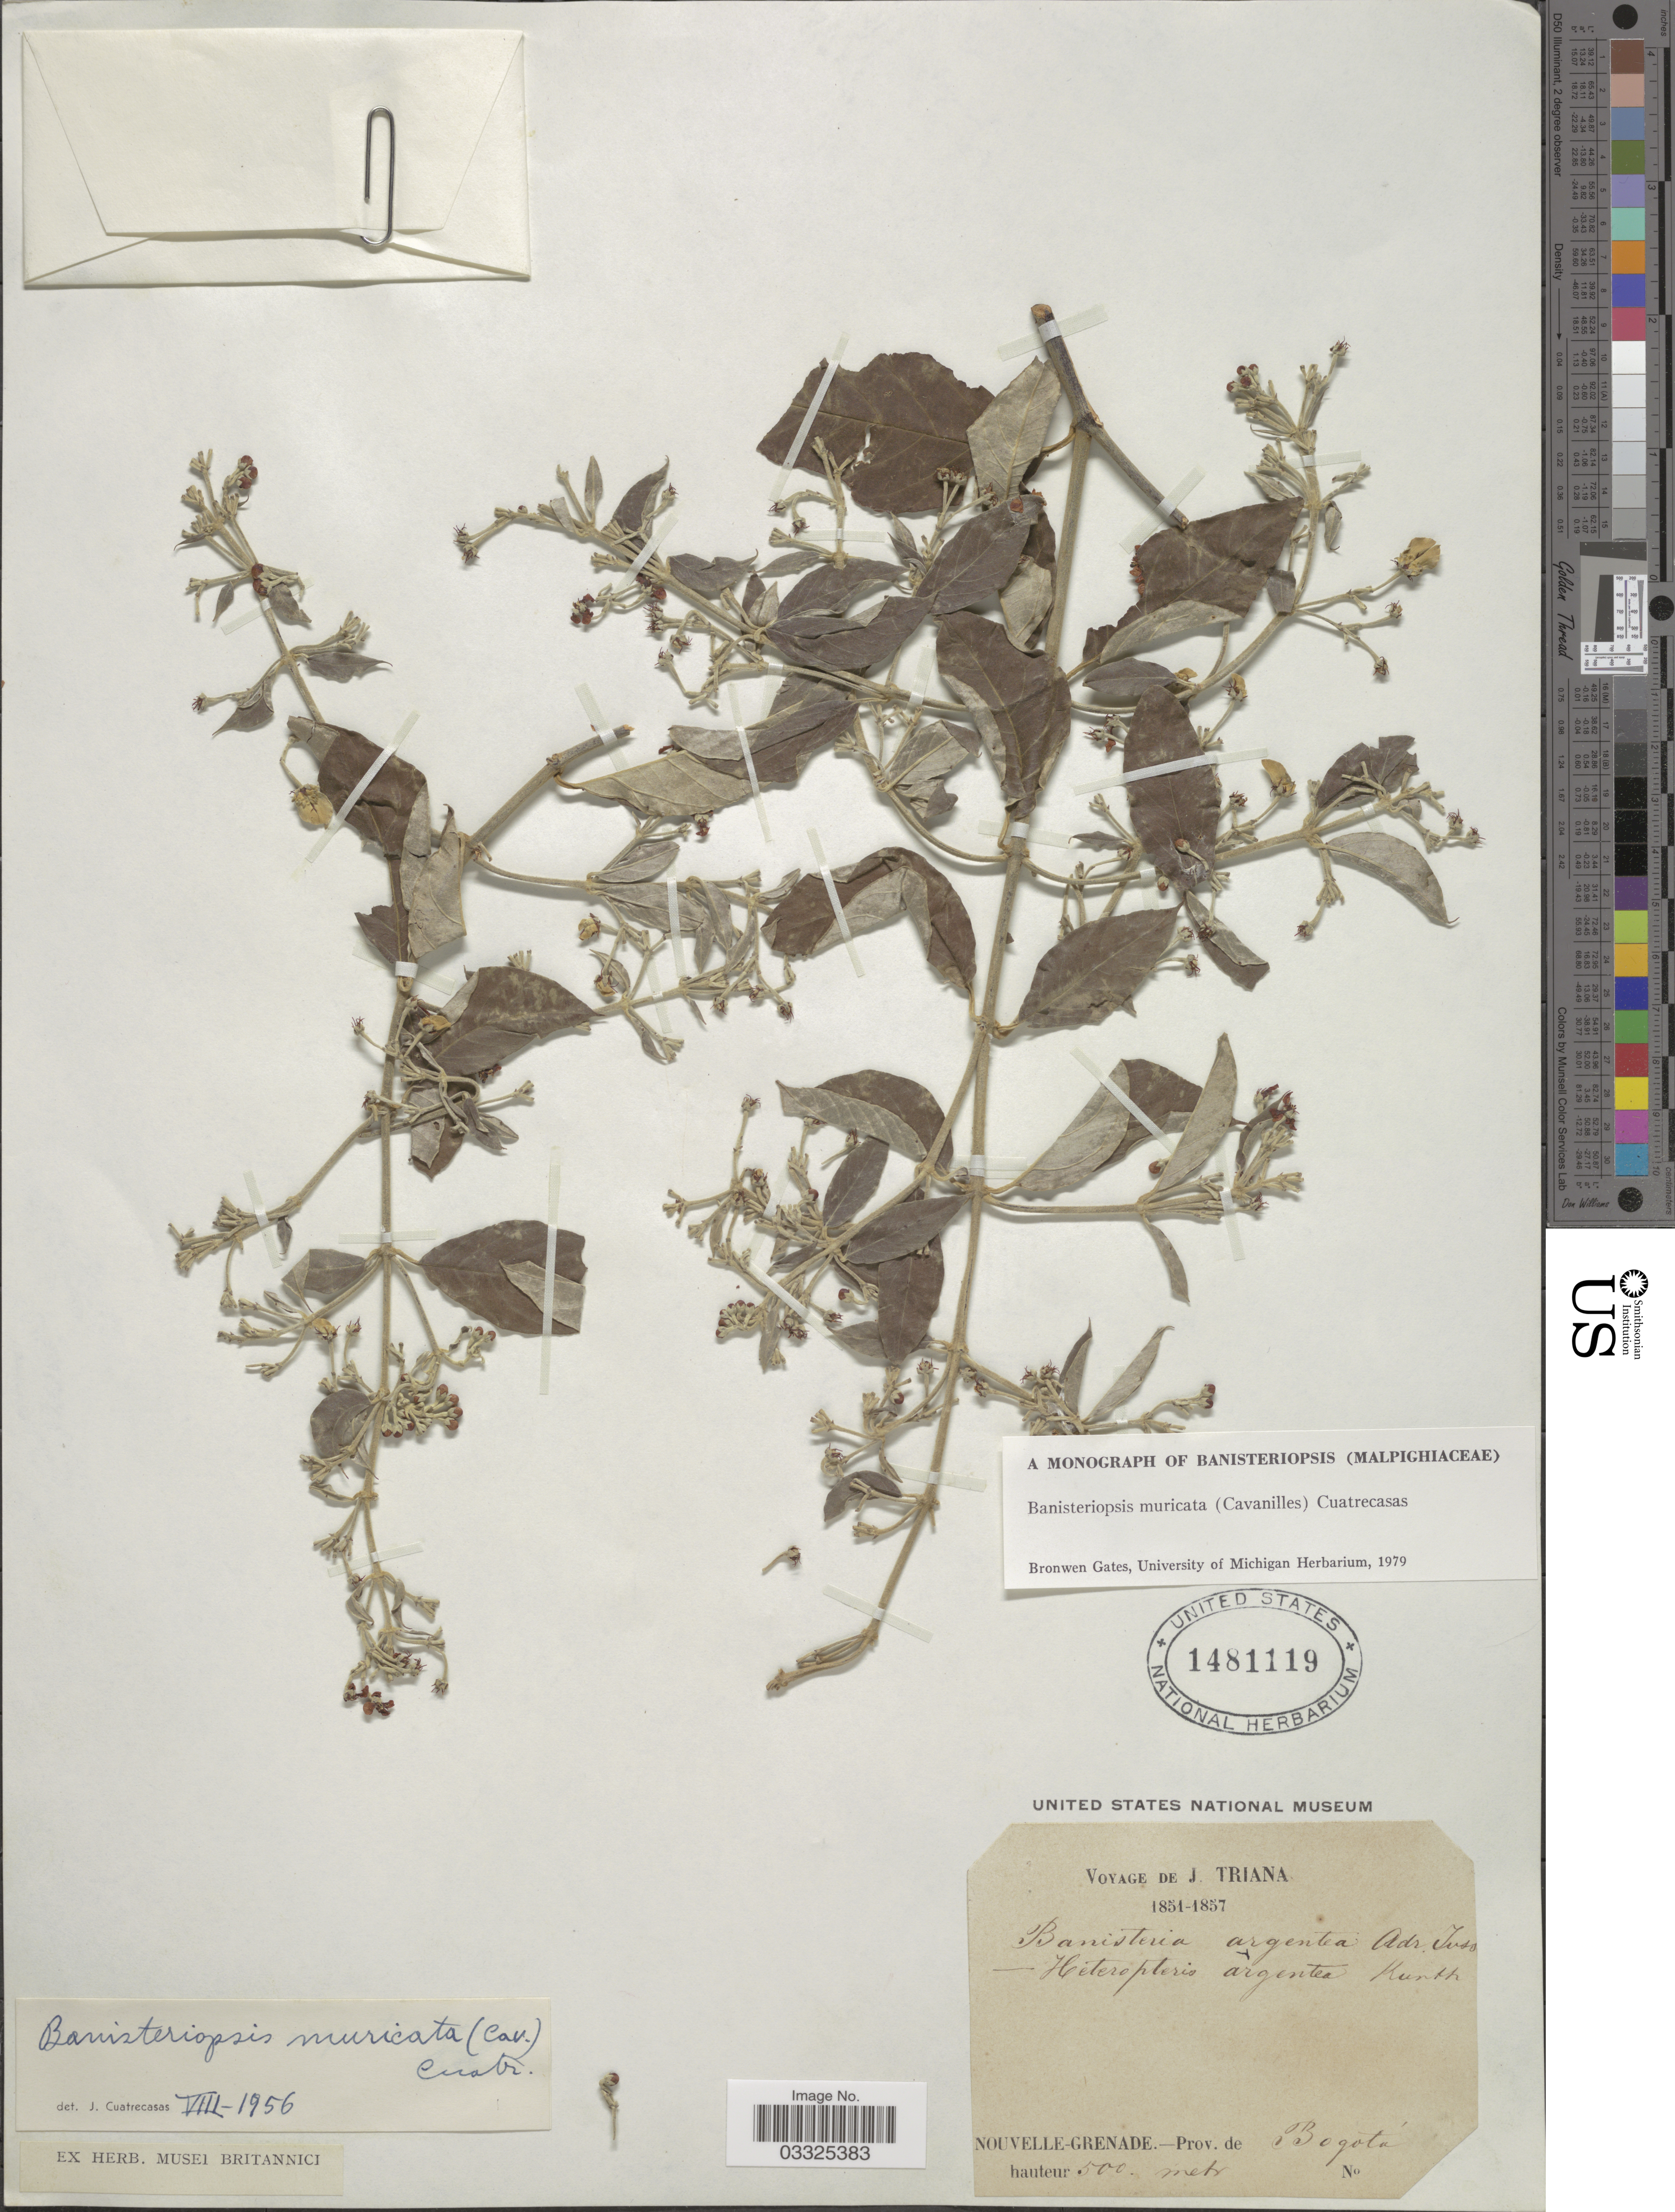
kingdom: Plantae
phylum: Tracheophyta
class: Magnoliopsida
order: Malpighiales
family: Malpighiaceae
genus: Banisteriopsis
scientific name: Banisteriopsis muricata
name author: (Cav.) Cuatrec.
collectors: J. Triana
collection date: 1851/1857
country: Colombia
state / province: Bogota D.C.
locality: Nouvelle-Grenade,-Prov. de Bogotá.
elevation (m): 500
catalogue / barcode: US 1481119